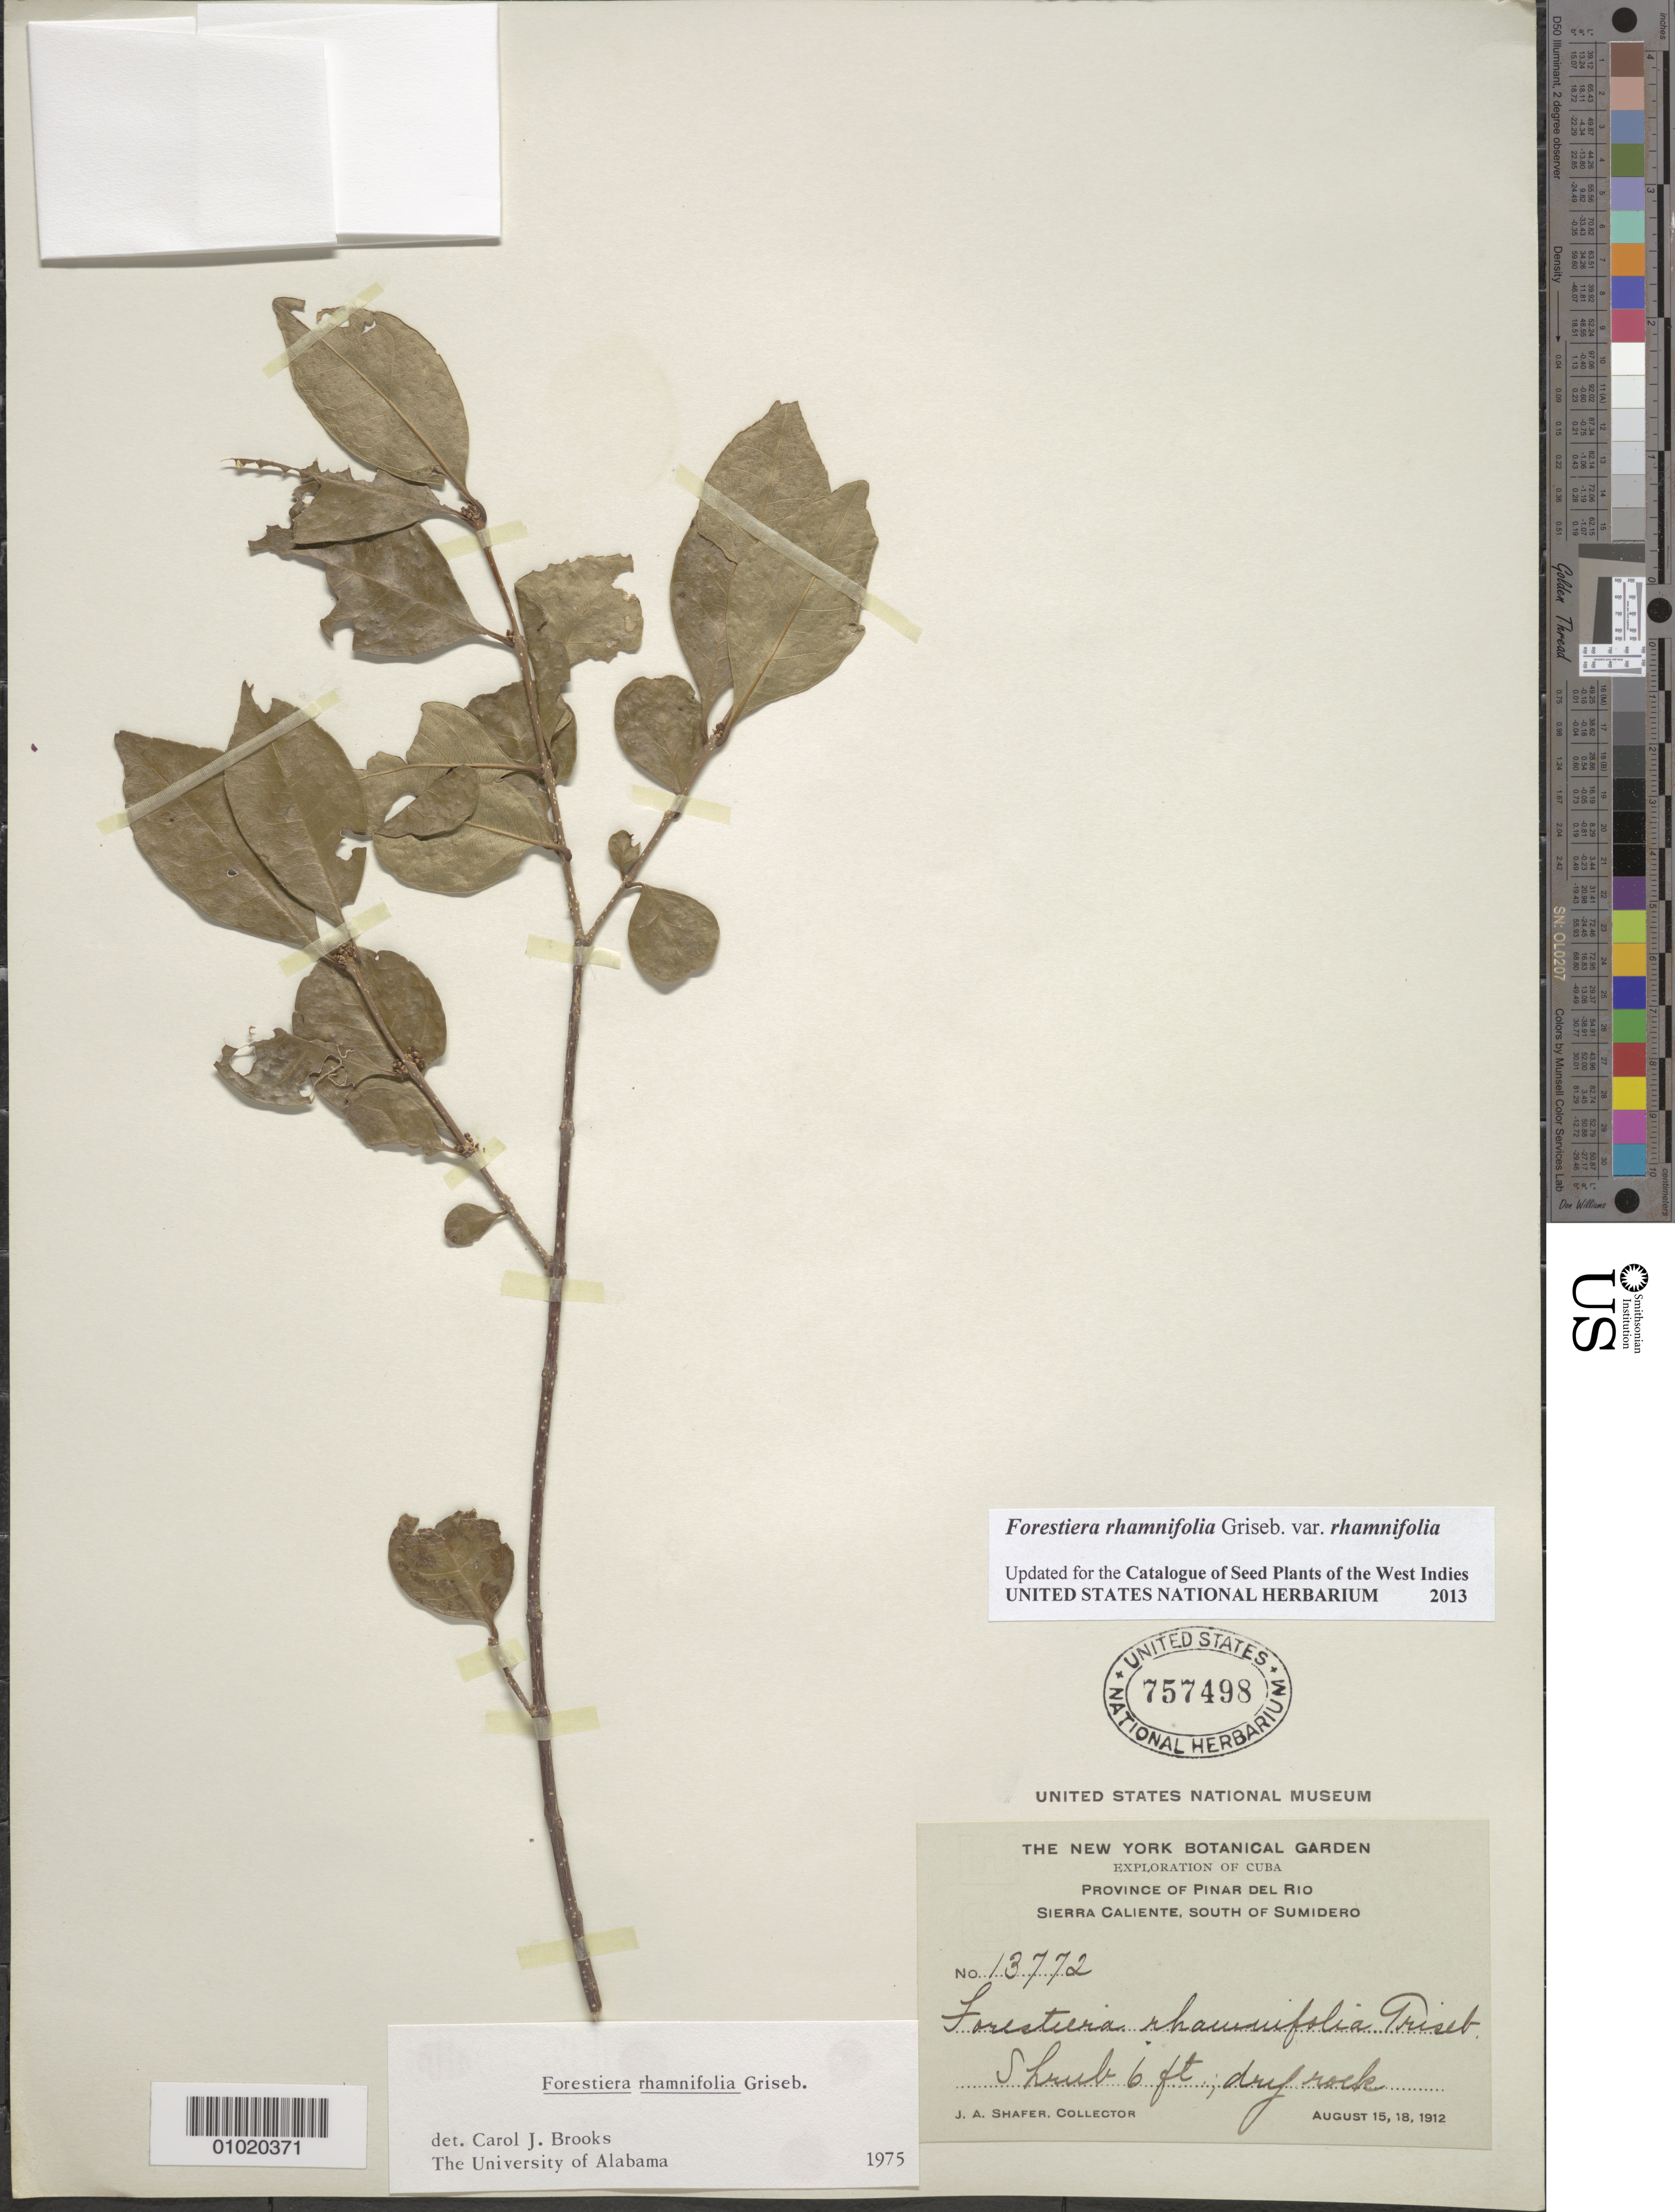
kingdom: Plantae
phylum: Tracheophyta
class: Magnoliopsida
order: Lamiales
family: Oleaceae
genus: Forestiera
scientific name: Forestiera rhamnifolia var. rhamnifolia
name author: Griseb.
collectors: J. A. Shafer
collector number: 13772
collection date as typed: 15 Aug 1912 and 18 Aug 1912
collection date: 1912-08-15,1912-08-18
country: Cuba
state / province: Pinar del Rio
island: Cuba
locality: Sierra caliente, south of Sumidero dry rock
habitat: Dry rock.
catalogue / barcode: US 757498